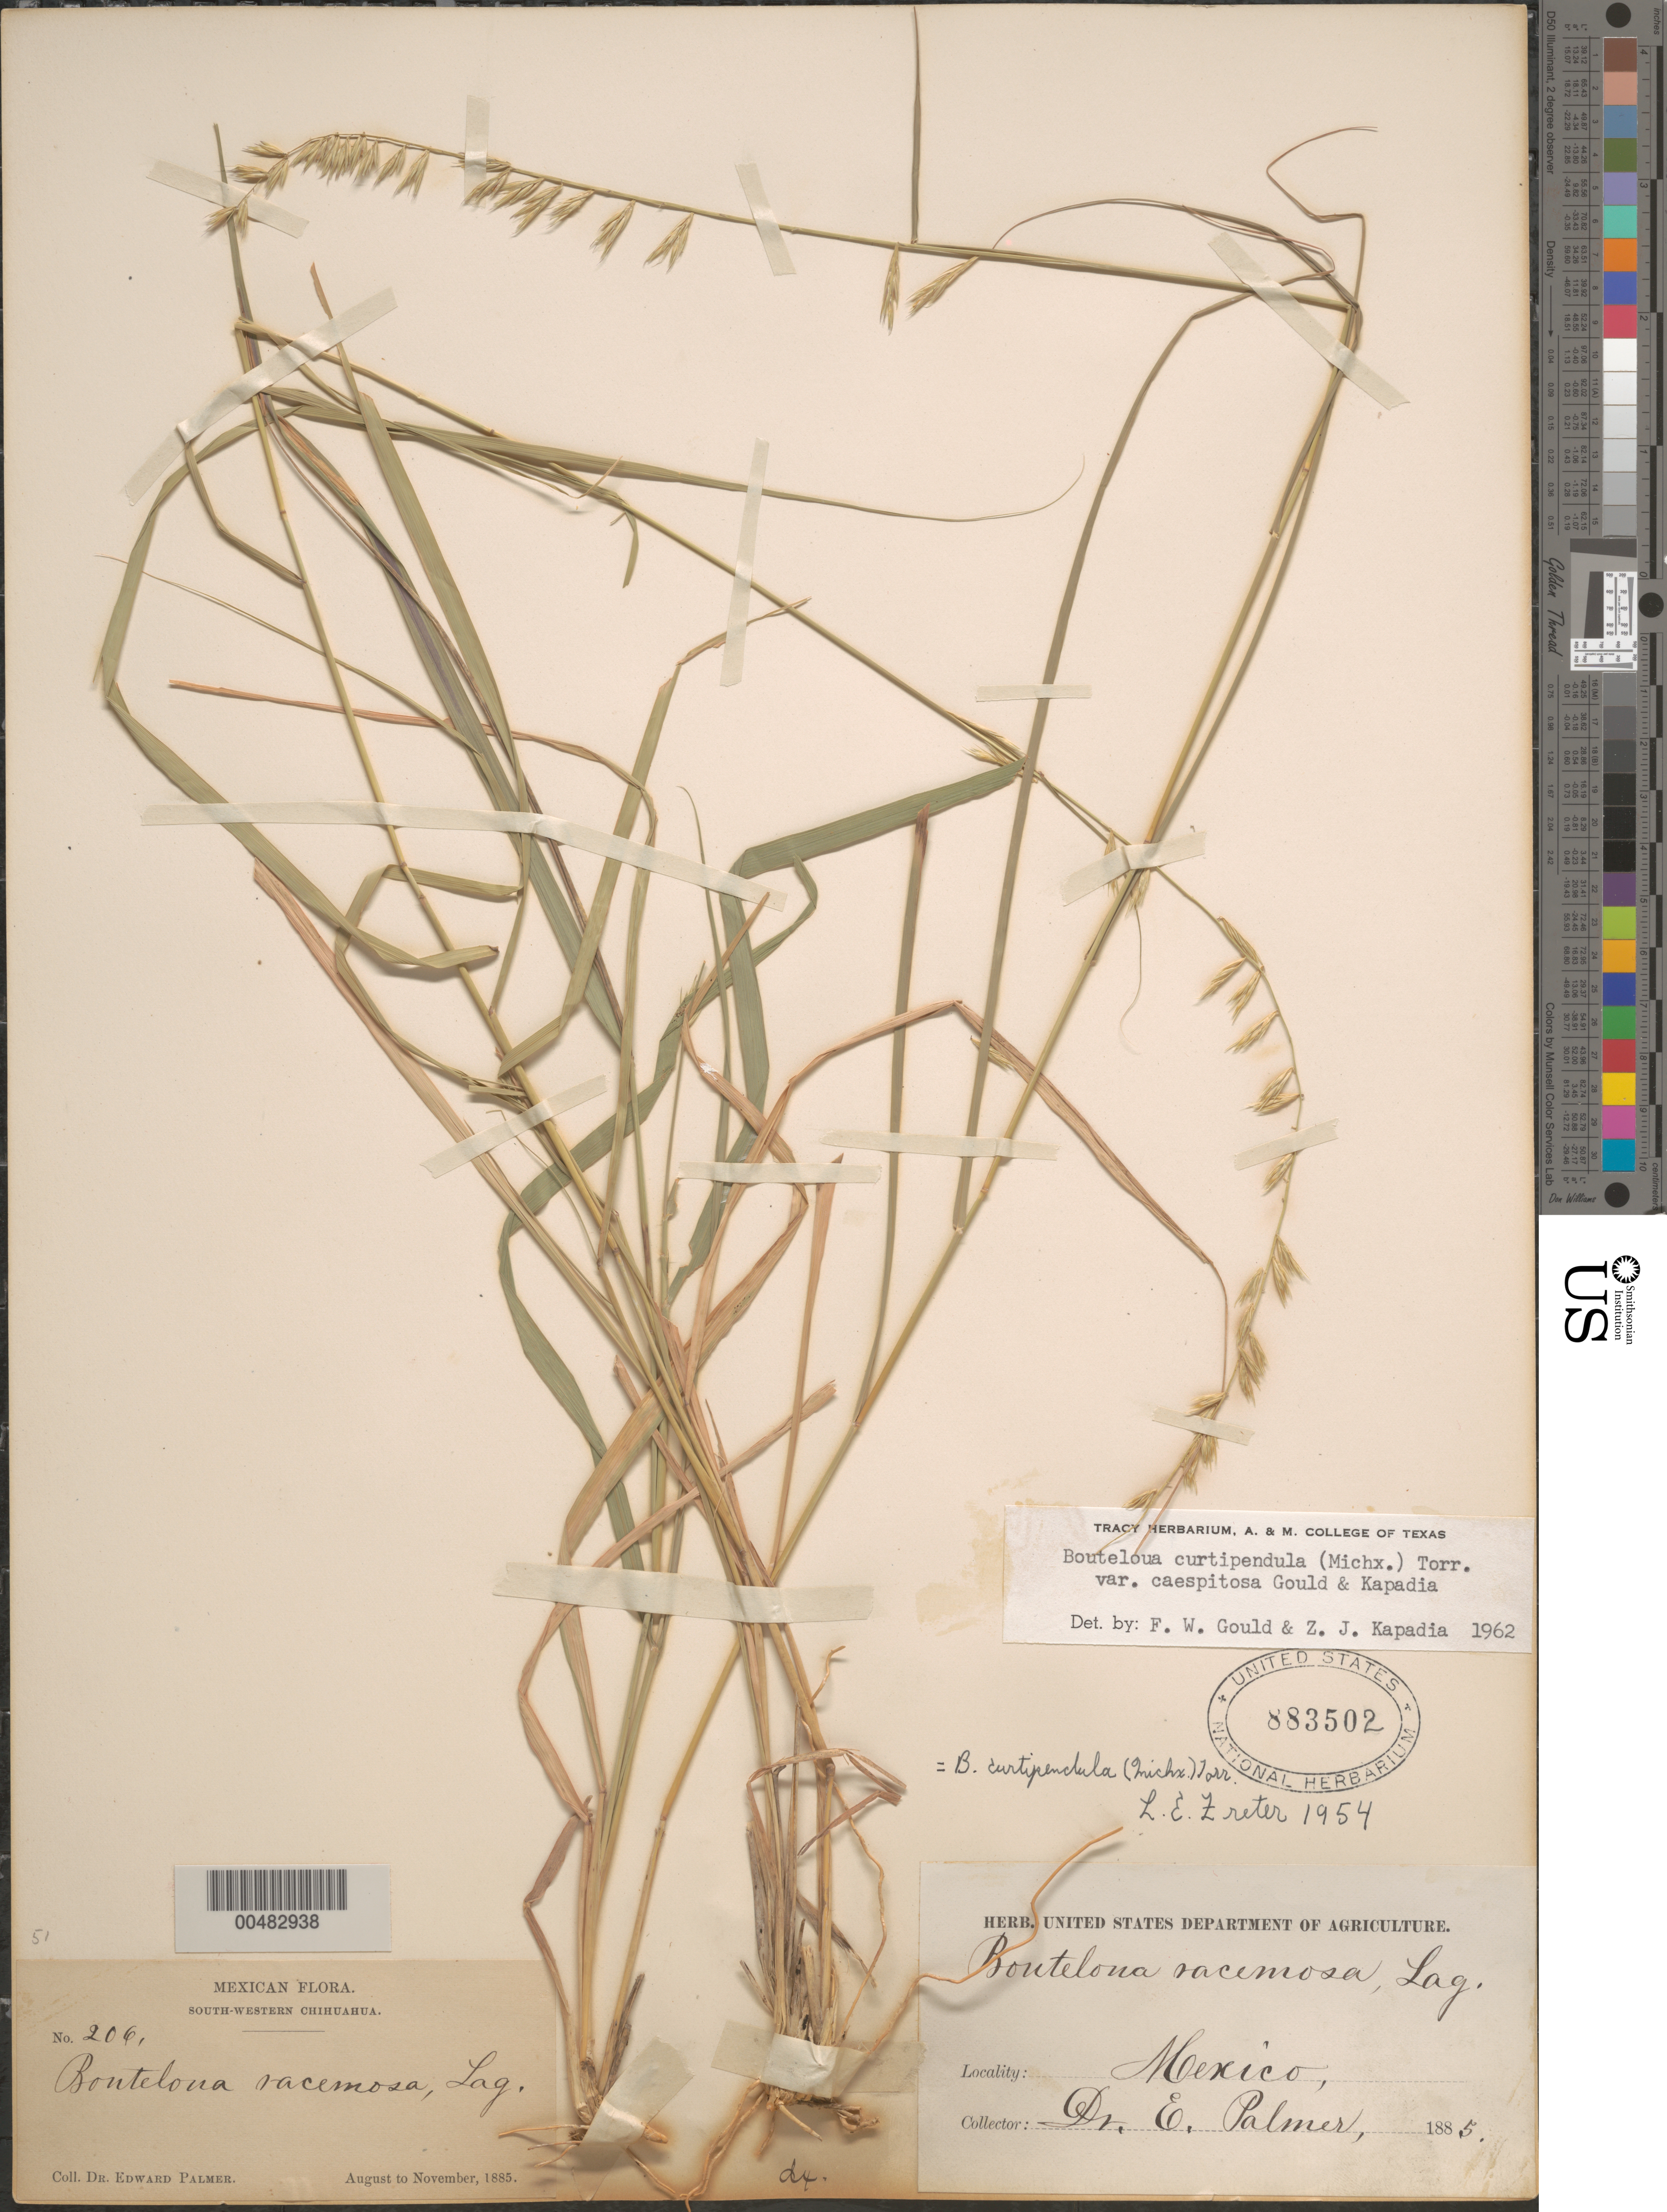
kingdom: Plantae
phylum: Tracheophyta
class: Liliopsida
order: Poales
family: Poaceae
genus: Bouteloua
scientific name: Bouteloua curtipendula var. caespitosa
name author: Gould & Kapadia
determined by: Gould, F. W.; Kapadia, Zarir J.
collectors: E. Palmer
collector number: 206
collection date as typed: Aug 1885 to Nov 1885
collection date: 1885-08/1885-11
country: Mexico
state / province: Chihuahua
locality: South-western Chihuahua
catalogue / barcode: US 883502